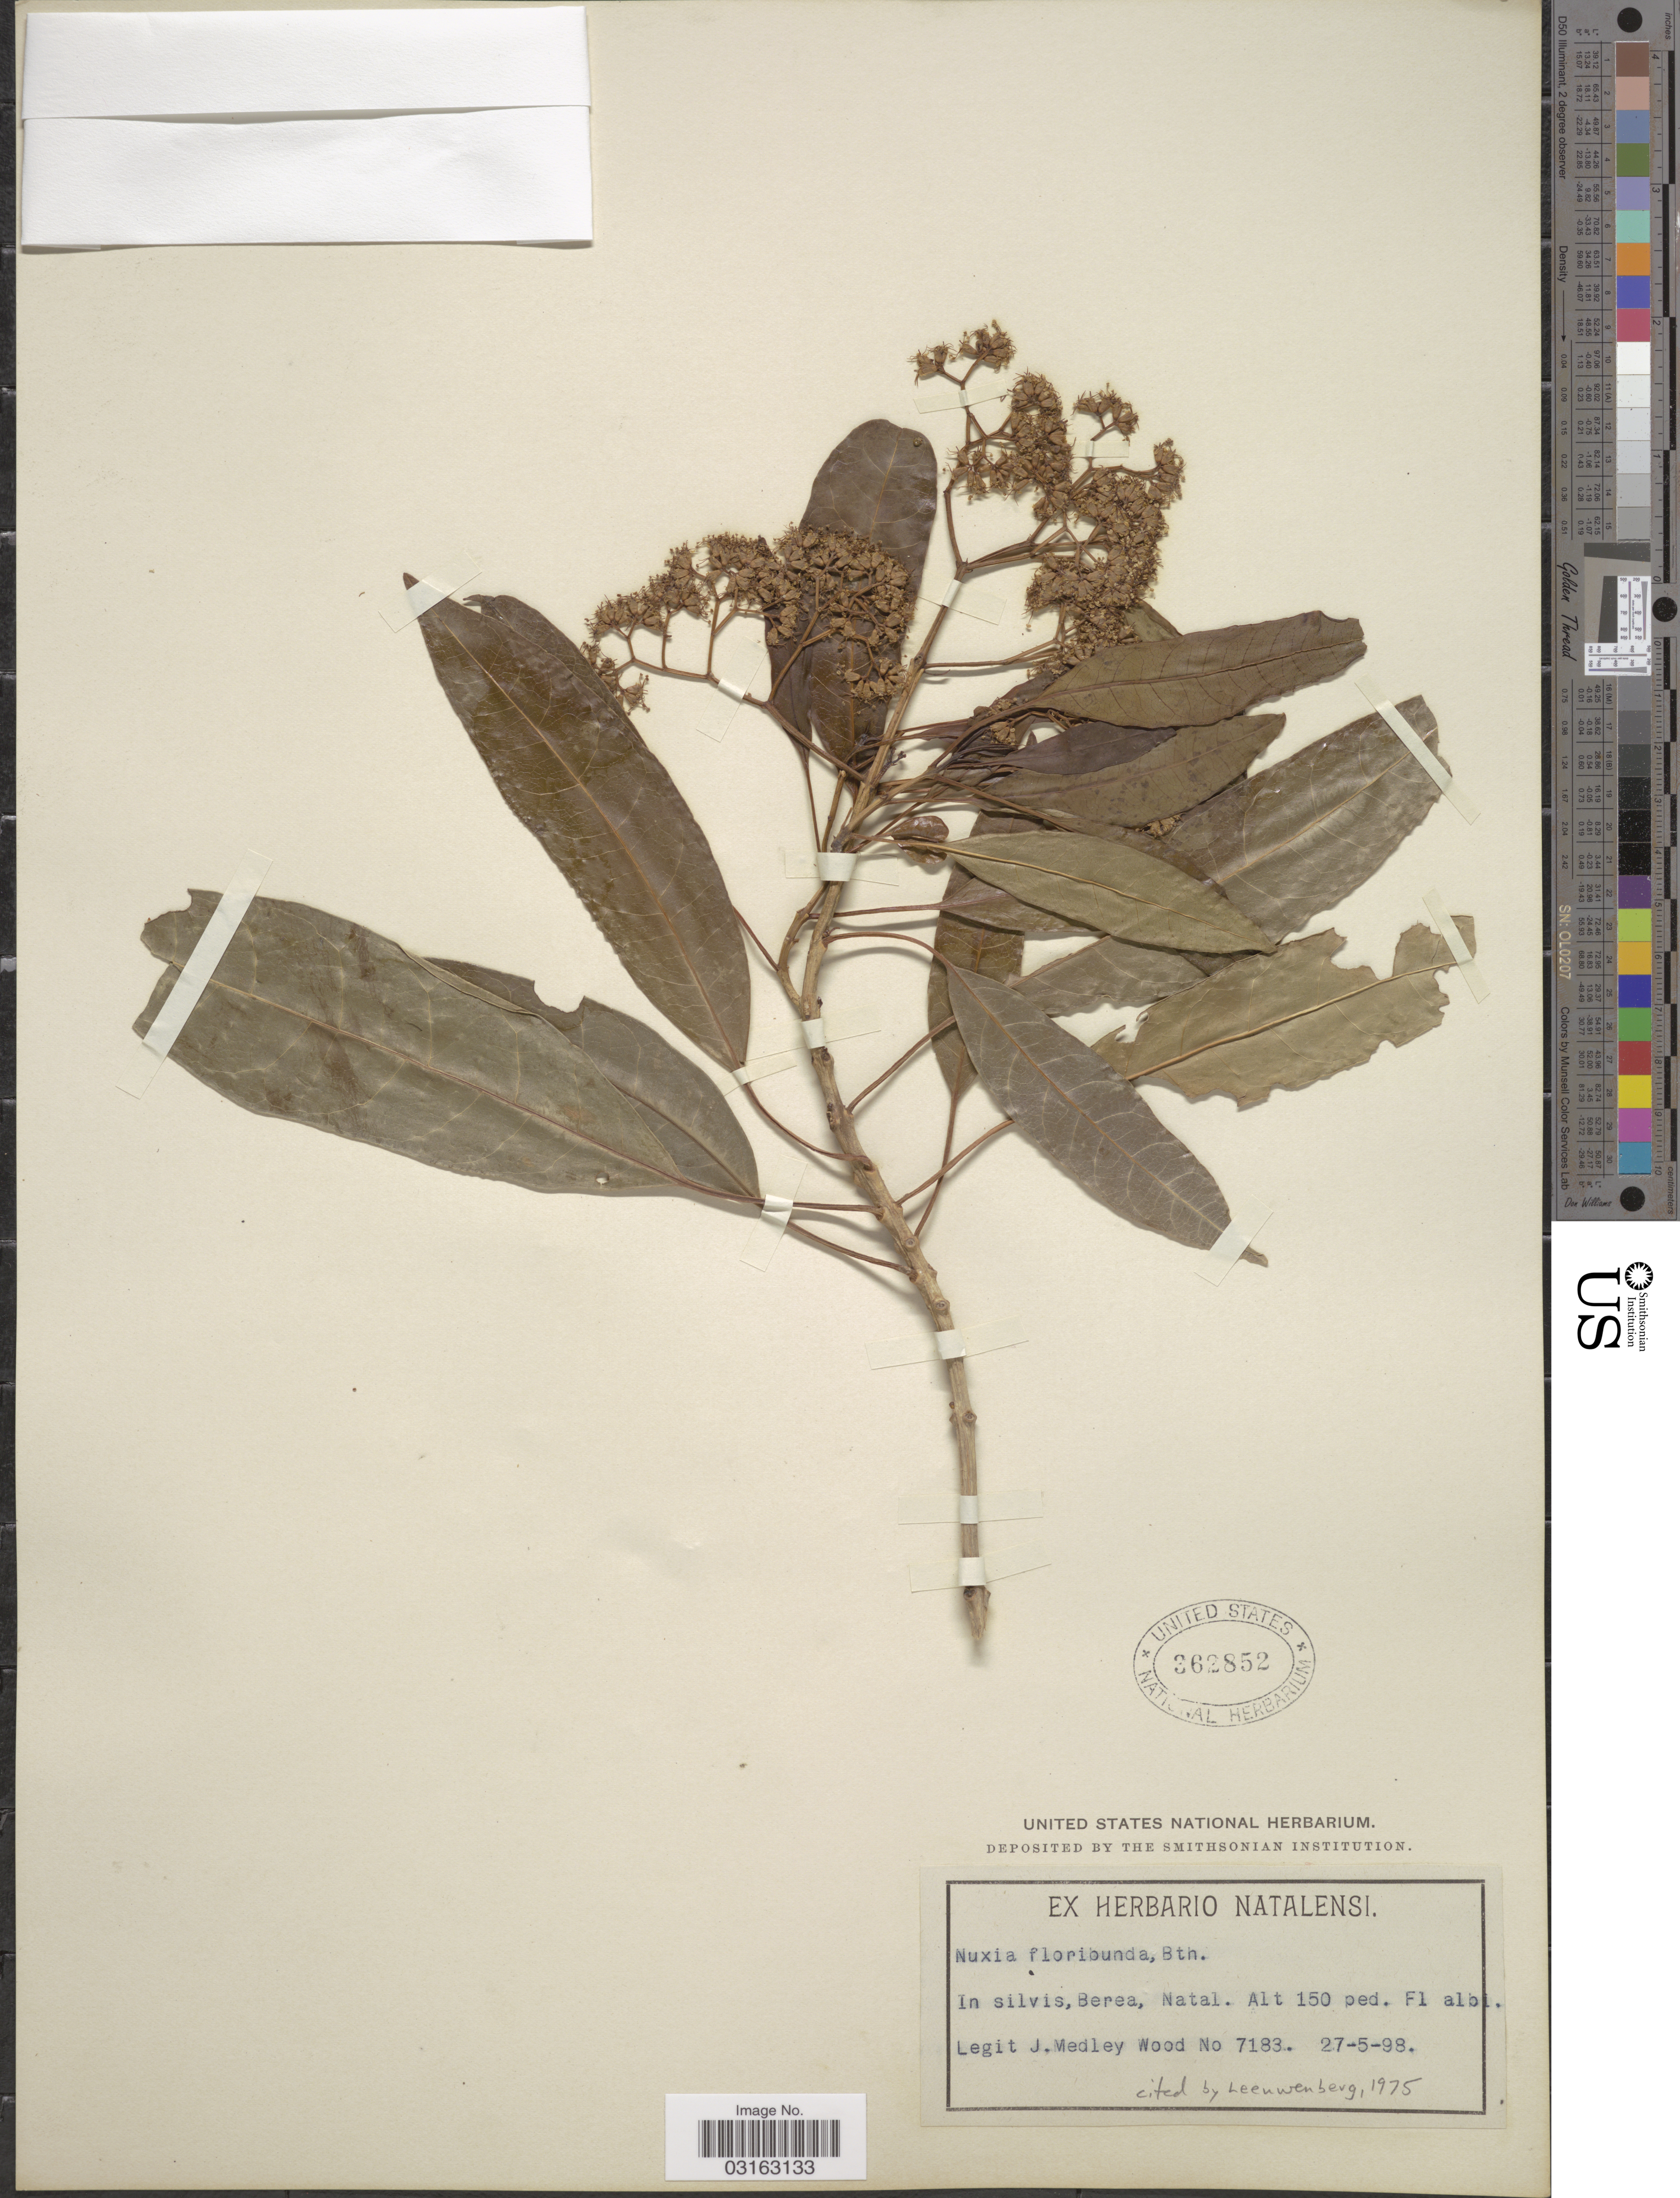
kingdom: Plantae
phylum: Tracheophyta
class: Magnoliopsida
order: Lamiales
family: Stilbaceae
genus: Nuxia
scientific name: Nuxia floribunda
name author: Benth.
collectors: J. Medley Wood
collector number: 7183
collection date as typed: Transcribed d/m/y: 27/5/98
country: South Africa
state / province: KwaZulu-Natal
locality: In silvis, Berea, Natal.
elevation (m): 46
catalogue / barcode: US 362852